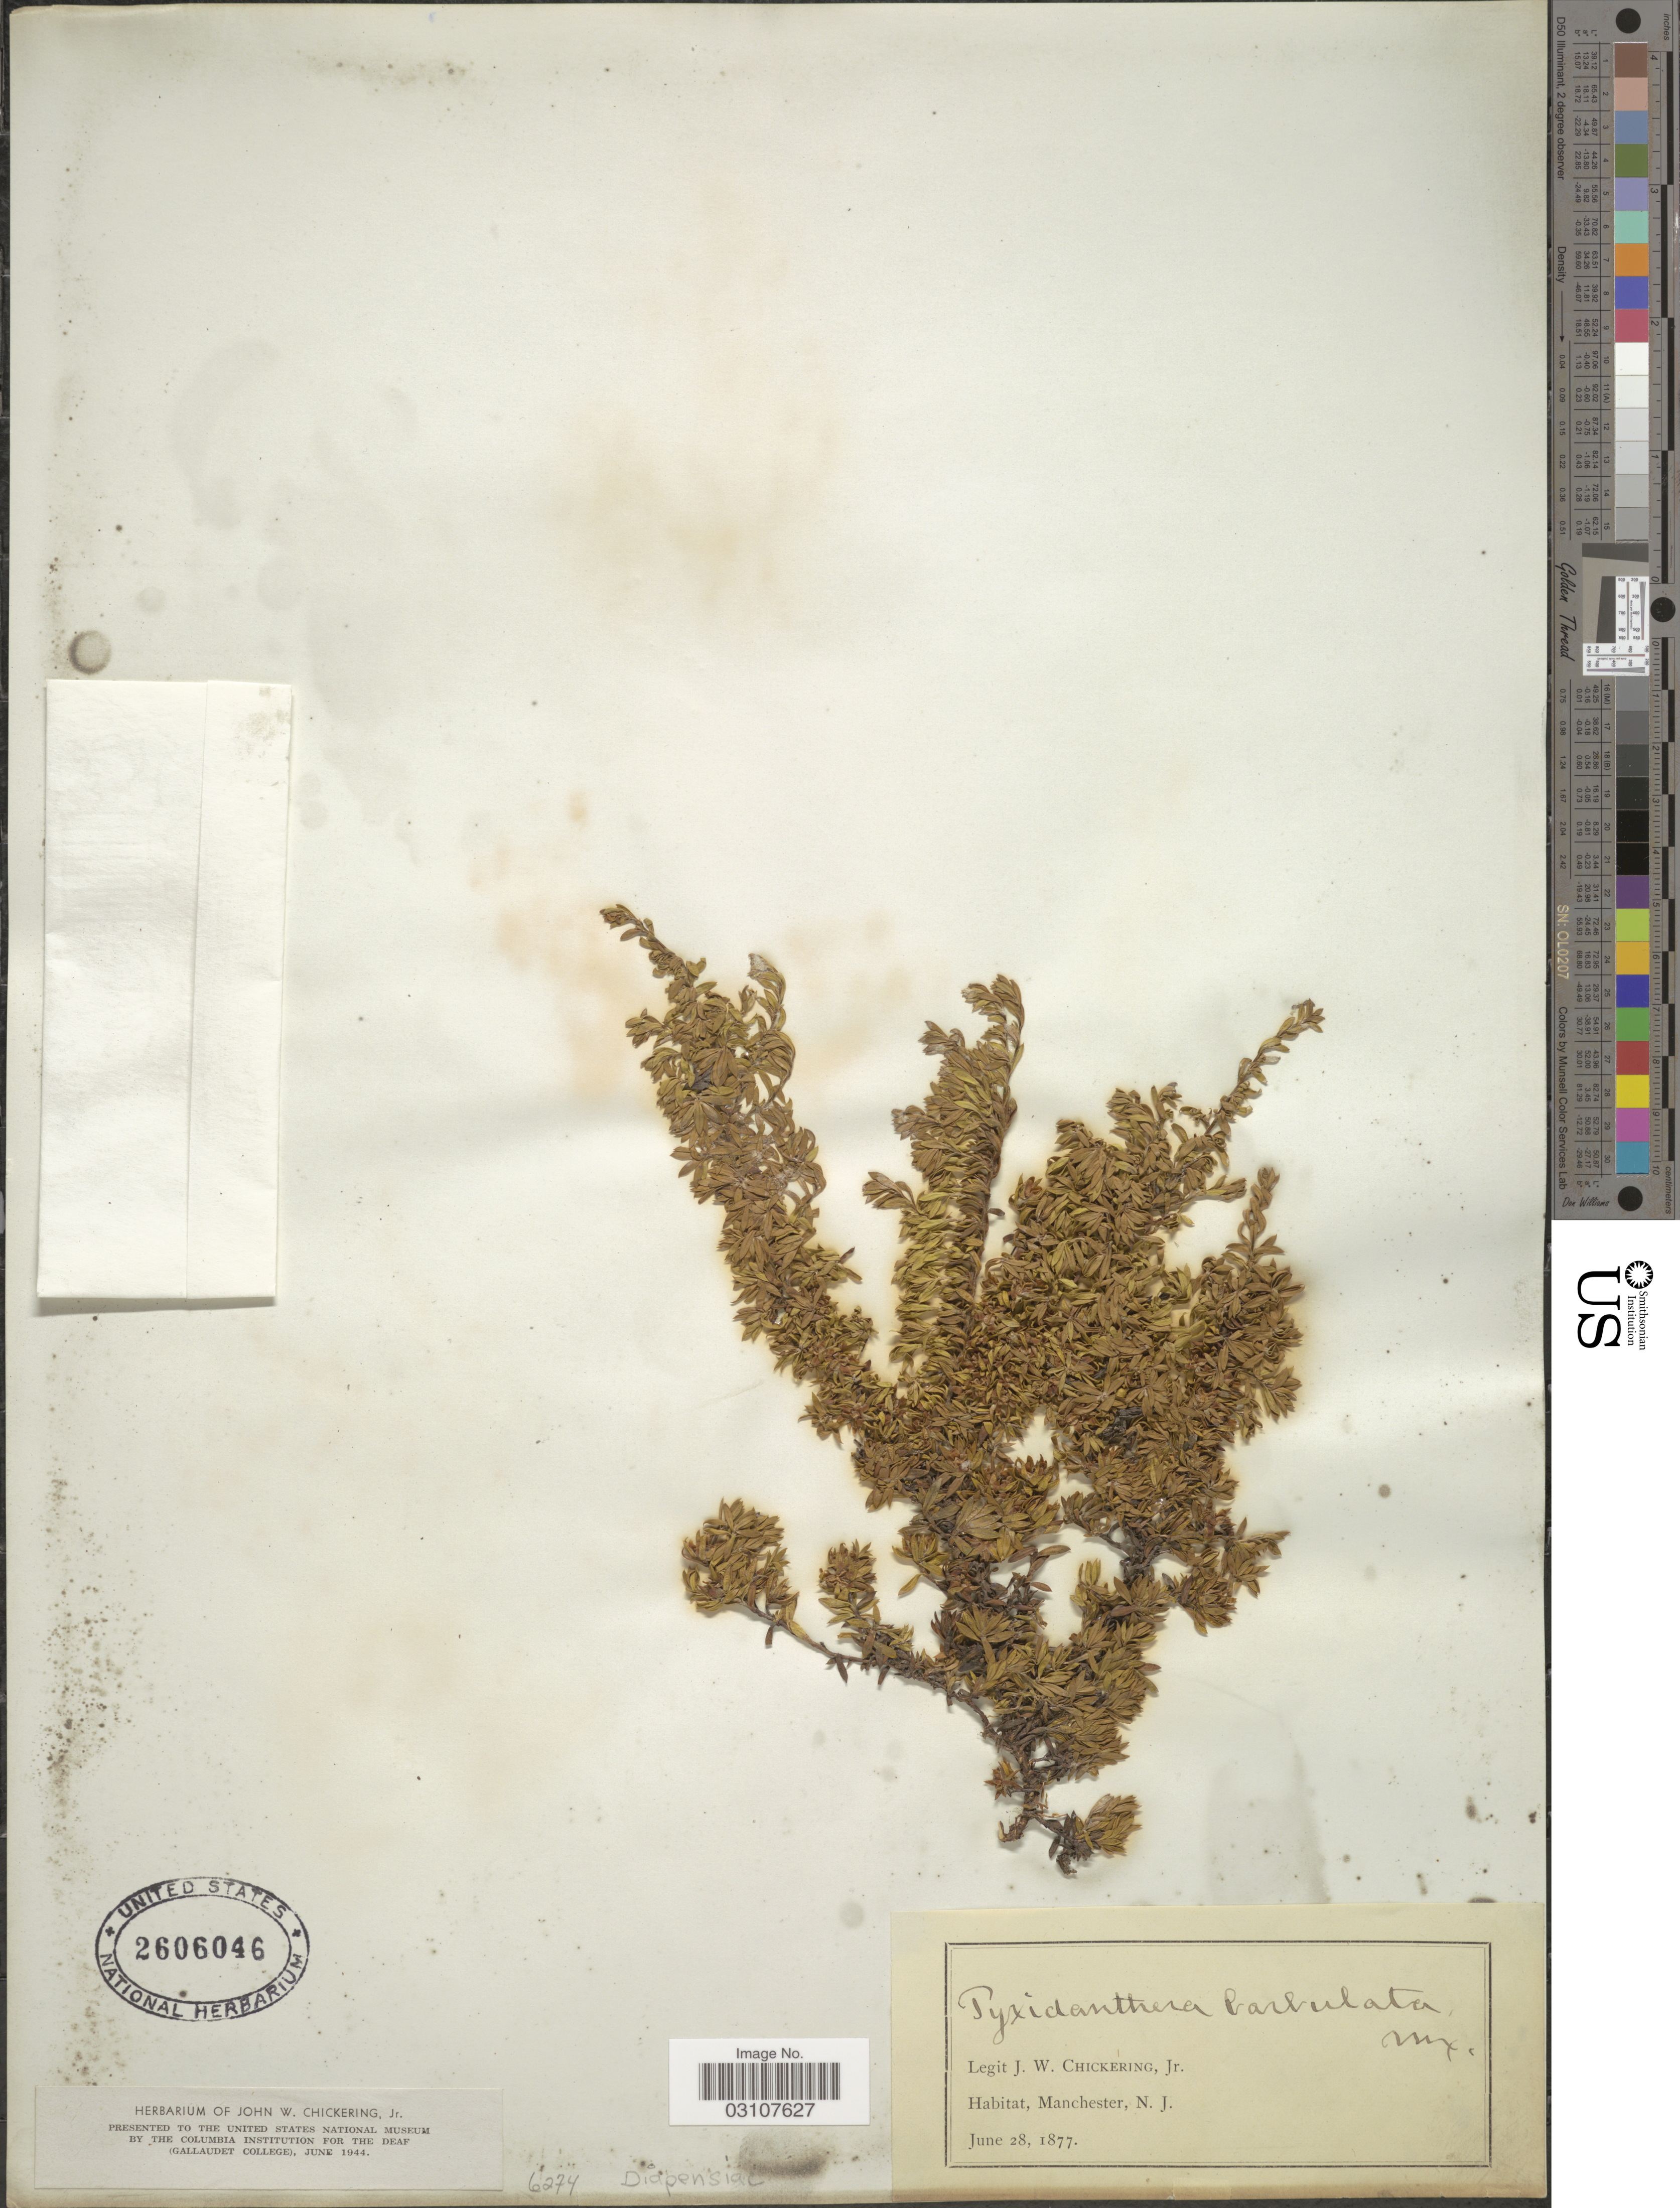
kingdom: Plantae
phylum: Tracheophyta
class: Magnoliopsida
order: Ericales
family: Diapensiaceae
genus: Pyxidanthera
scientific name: Pyxidanthera barbulata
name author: Michx.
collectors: J. W. Chickering Jr.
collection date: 1877-06-28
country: United States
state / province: New Jersey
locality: Manchester.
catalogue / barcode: US 2606046